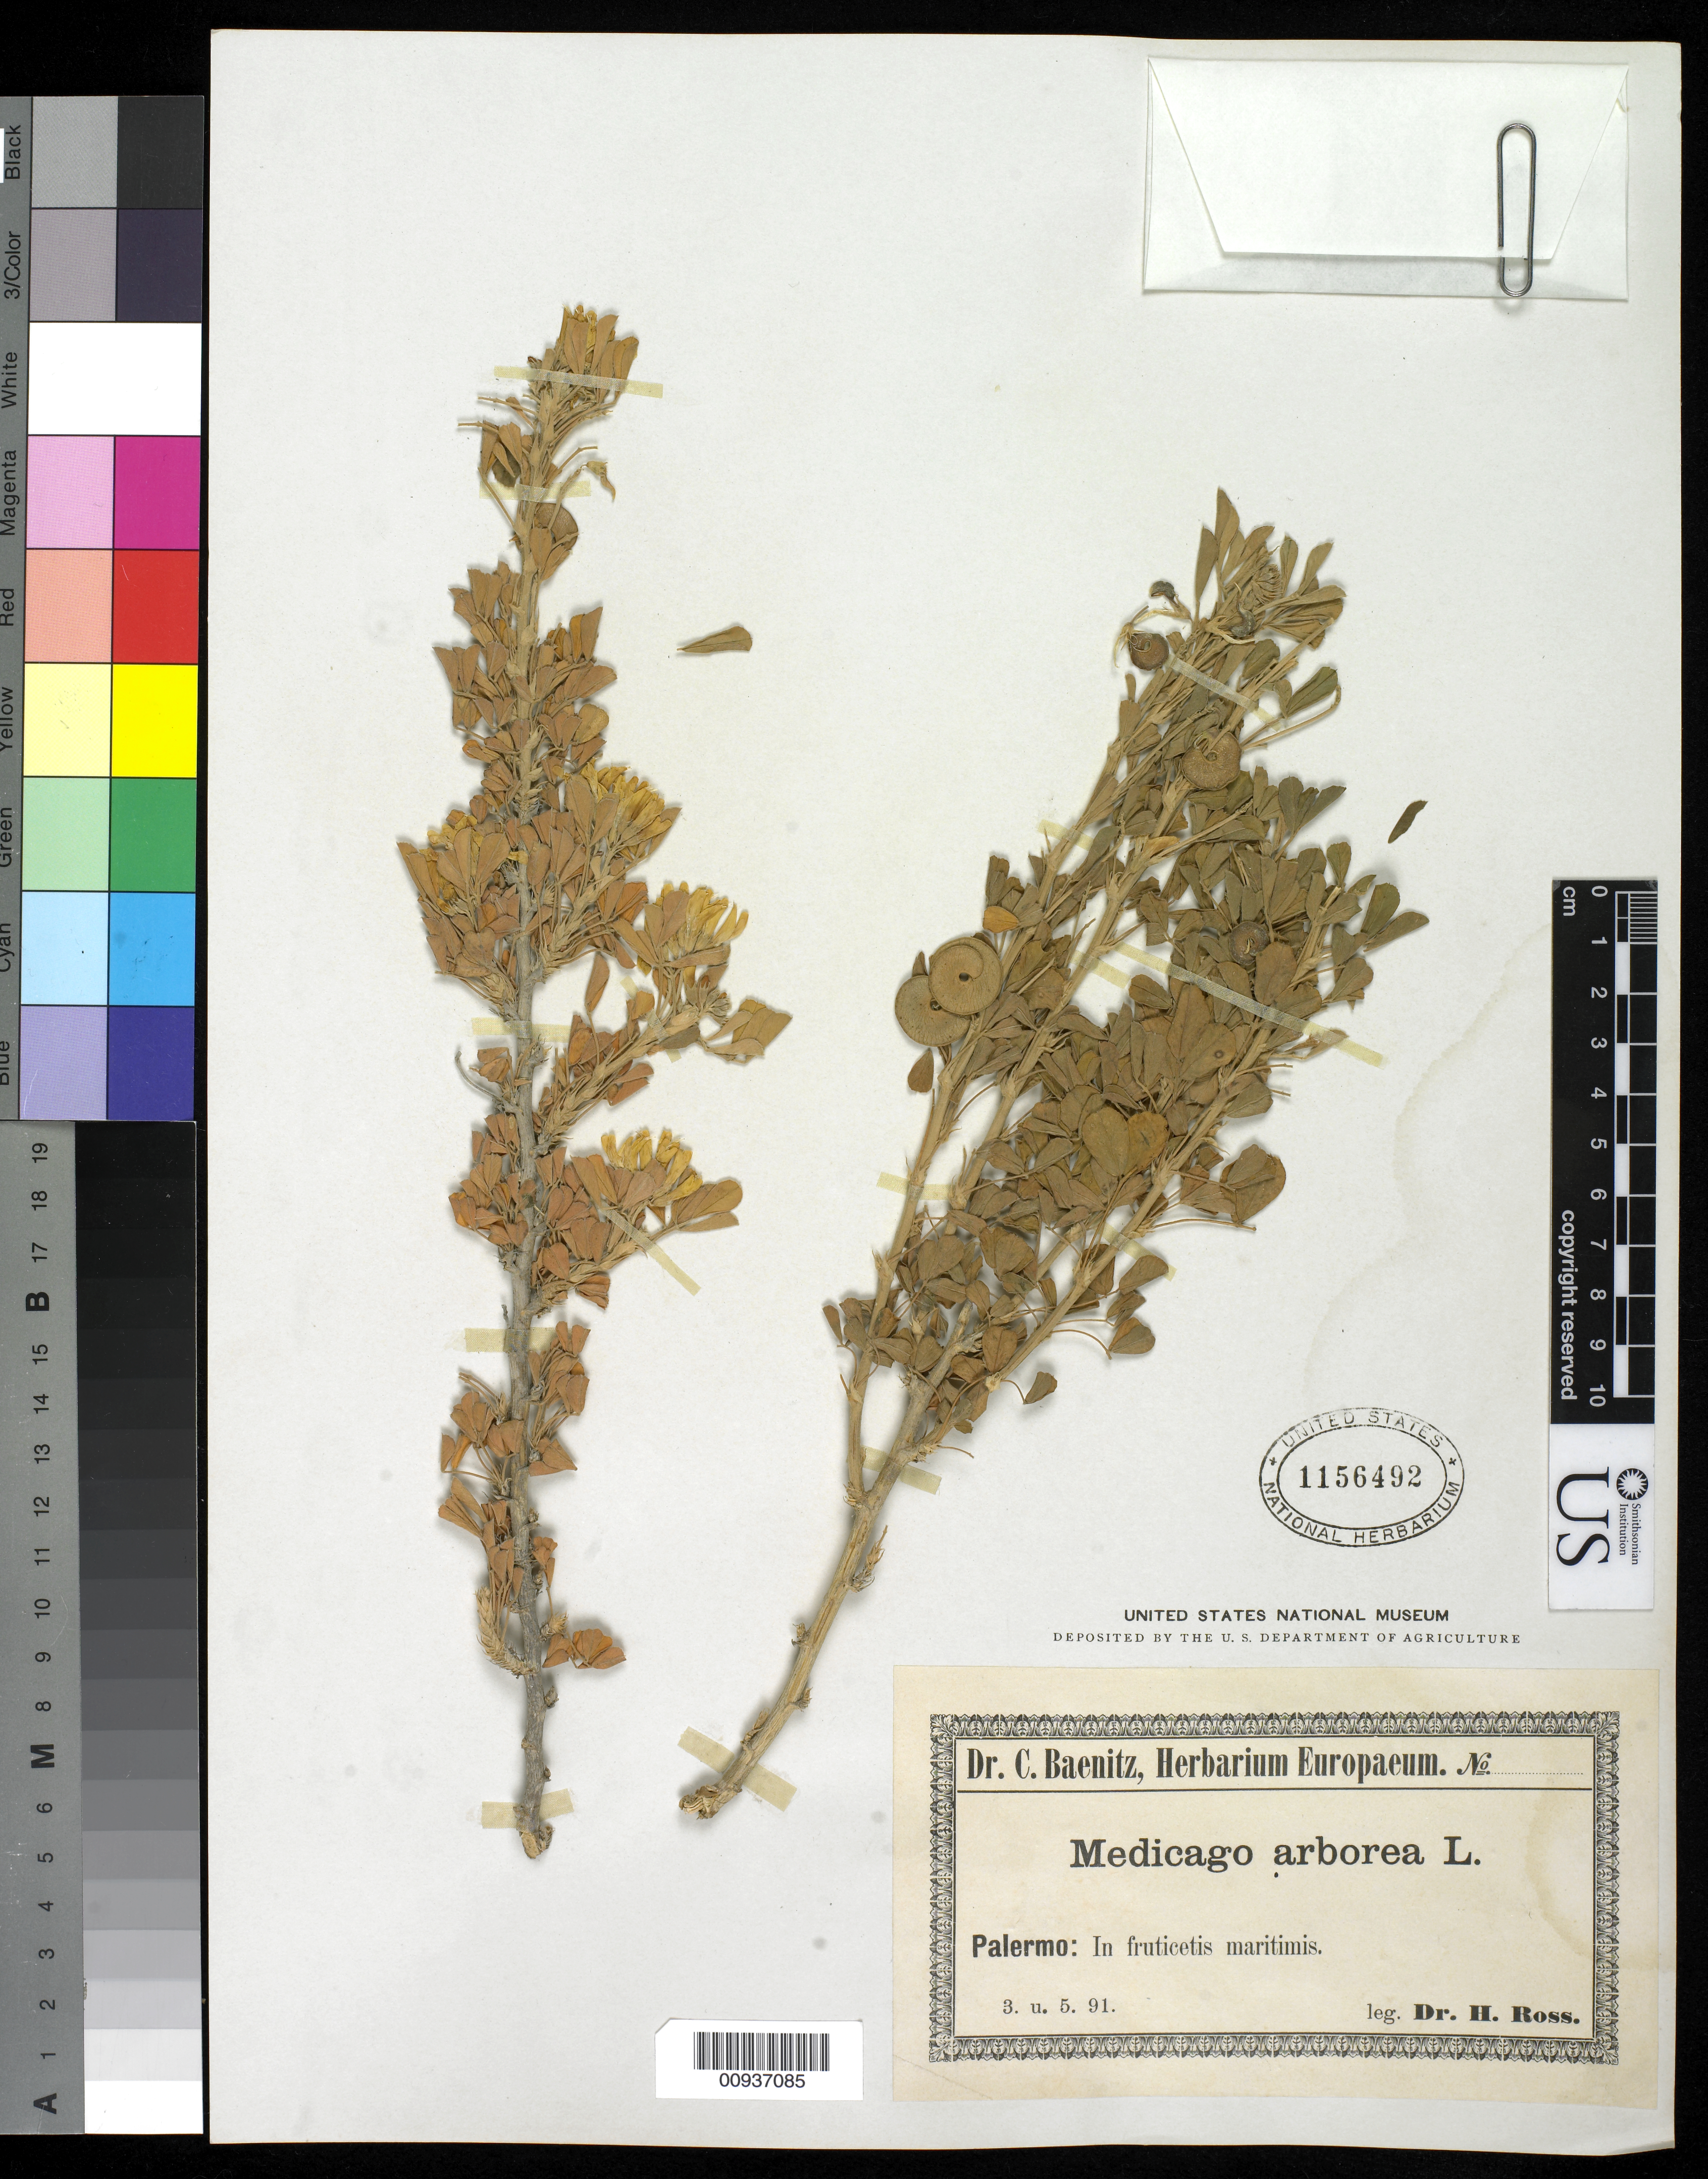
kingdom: Plantae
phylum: Tracheophyta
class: Magnoliopsida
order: Fabales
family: Fabaceae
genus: Medicago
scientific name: Medicago arborea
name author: L.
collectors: H. Ross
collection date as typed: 1891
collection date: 1891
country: Italy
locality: Palermo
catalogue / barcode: US 1156492